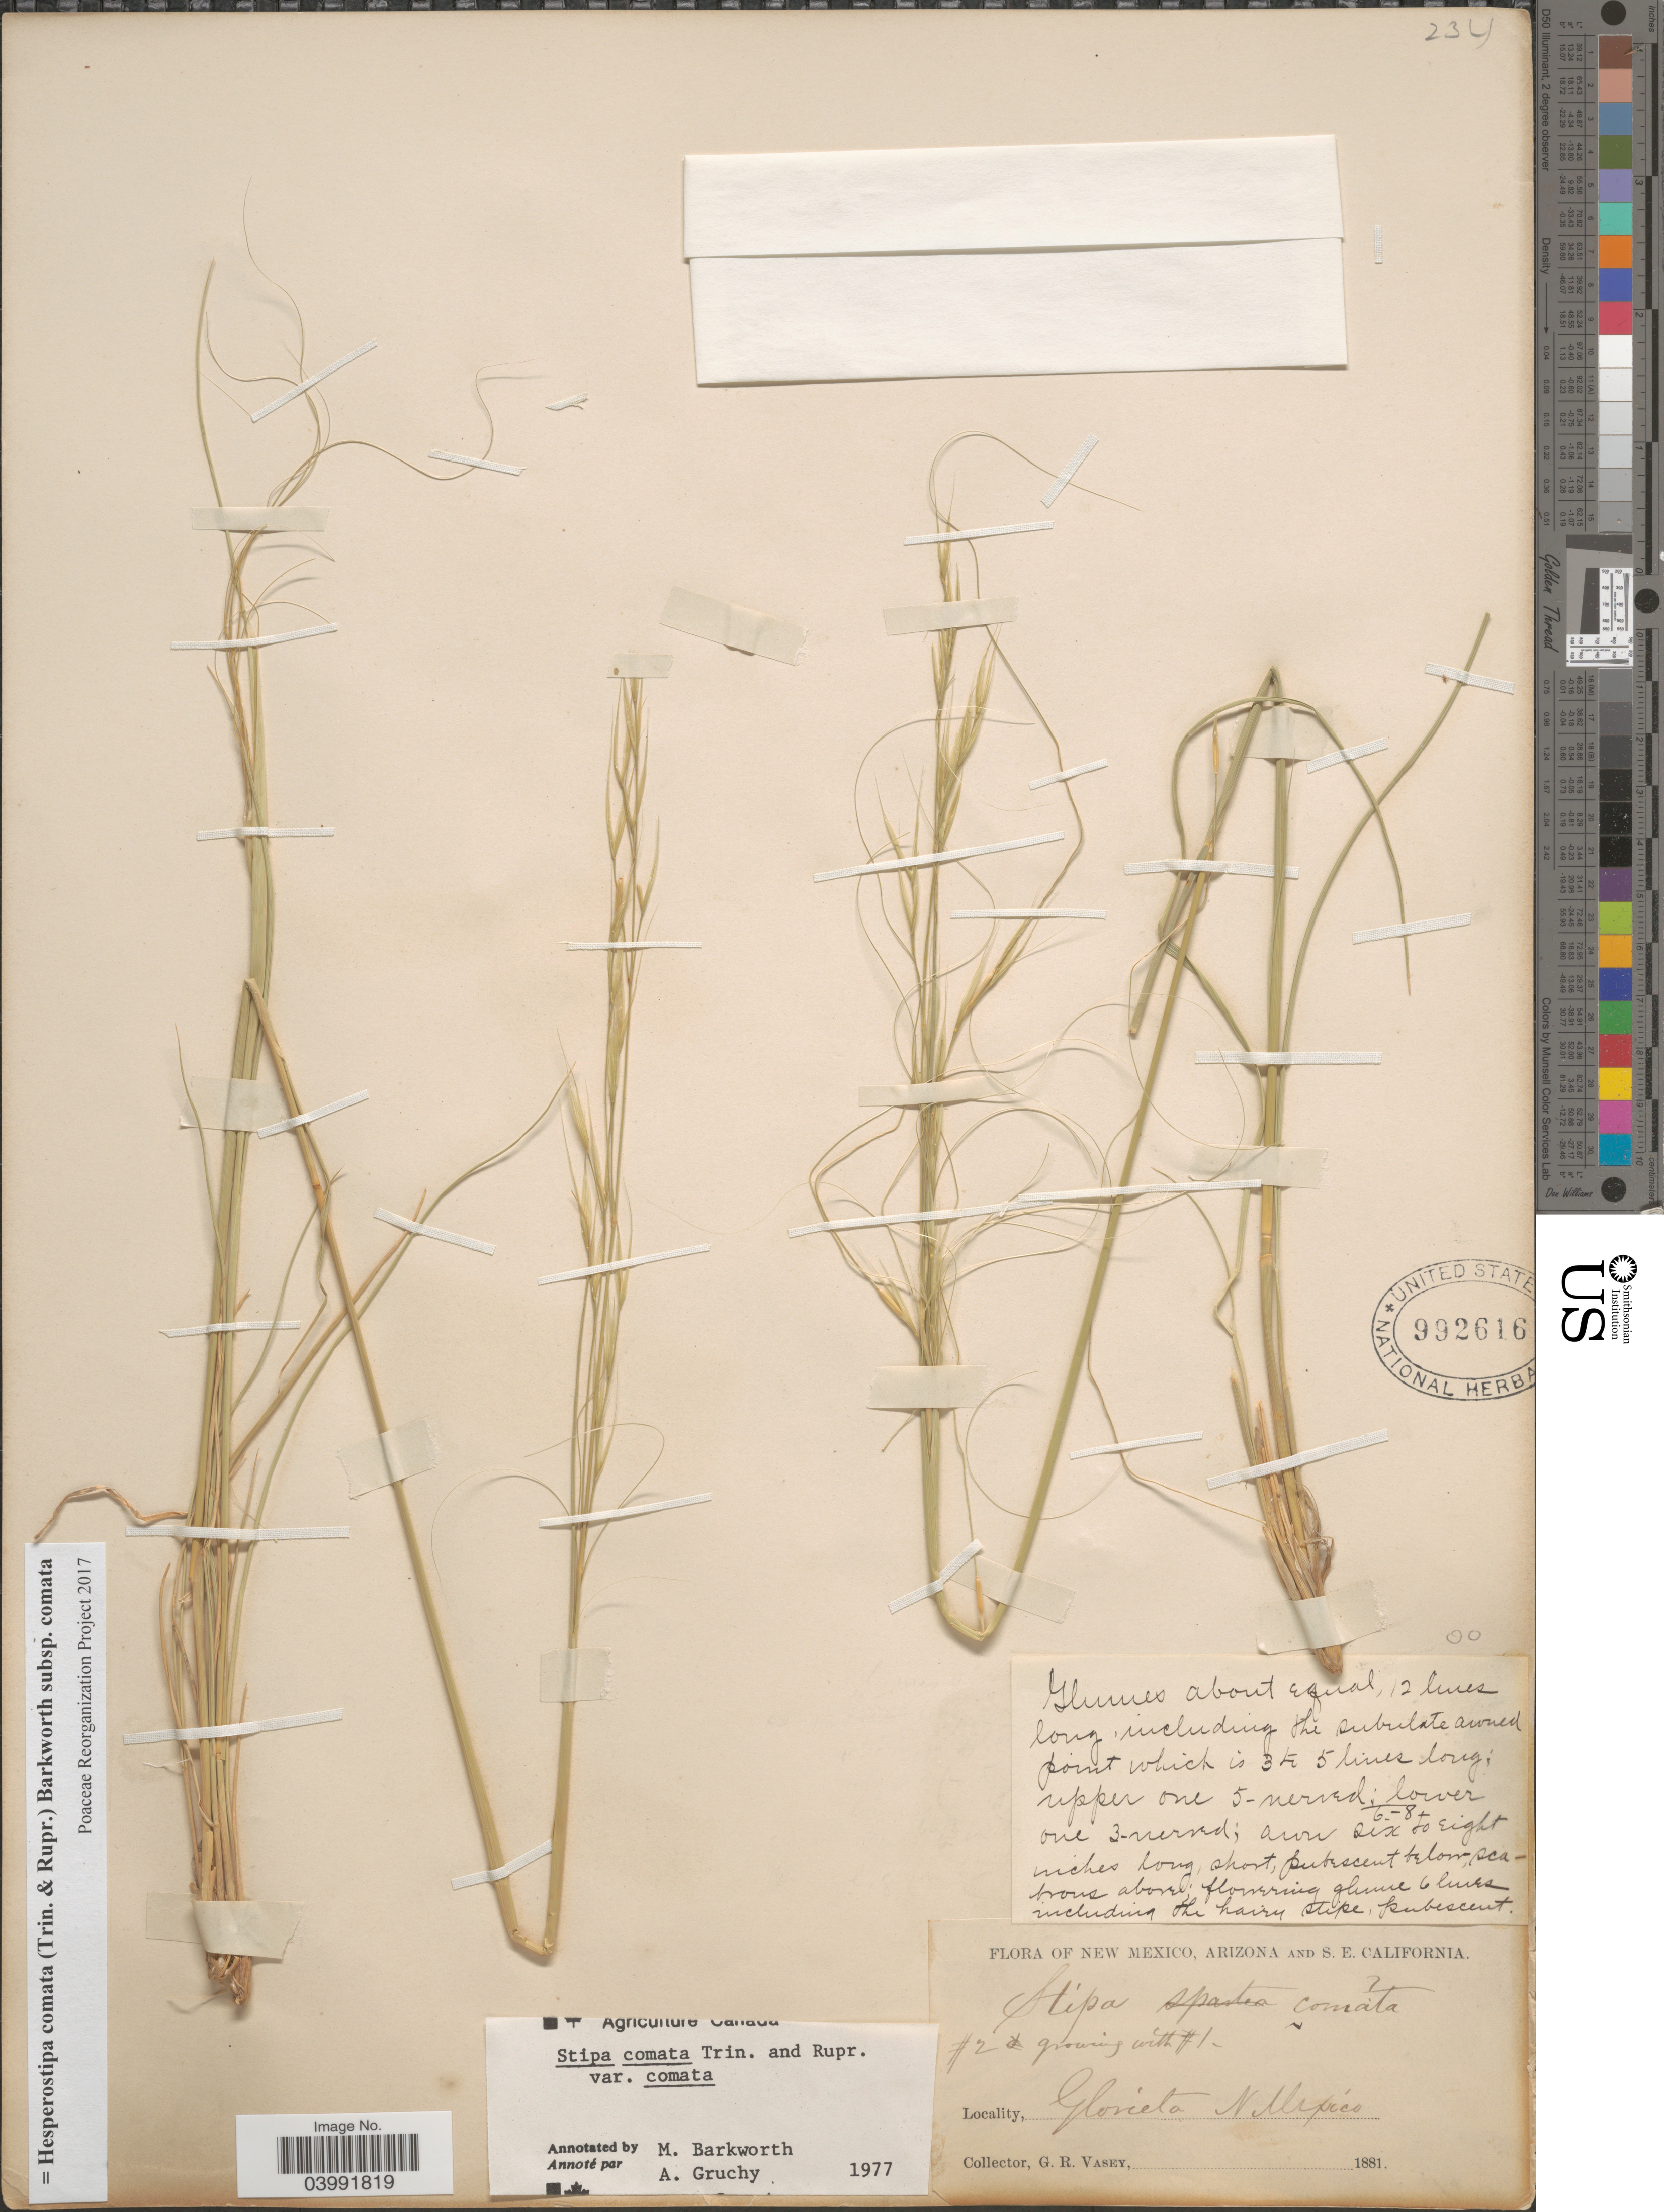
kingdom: Plantae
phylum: Tracheophyta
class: Liliopsida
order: Poales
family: Poaceae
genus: Hesperostipa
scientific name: Hesperostipa comata subsp. comata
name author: (Trin. & Rupr.) Barkworth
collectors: G. R. Vasey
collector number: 2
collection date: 1881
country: United States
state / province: New Mexico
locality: Glorieta.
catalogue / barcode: US 992616